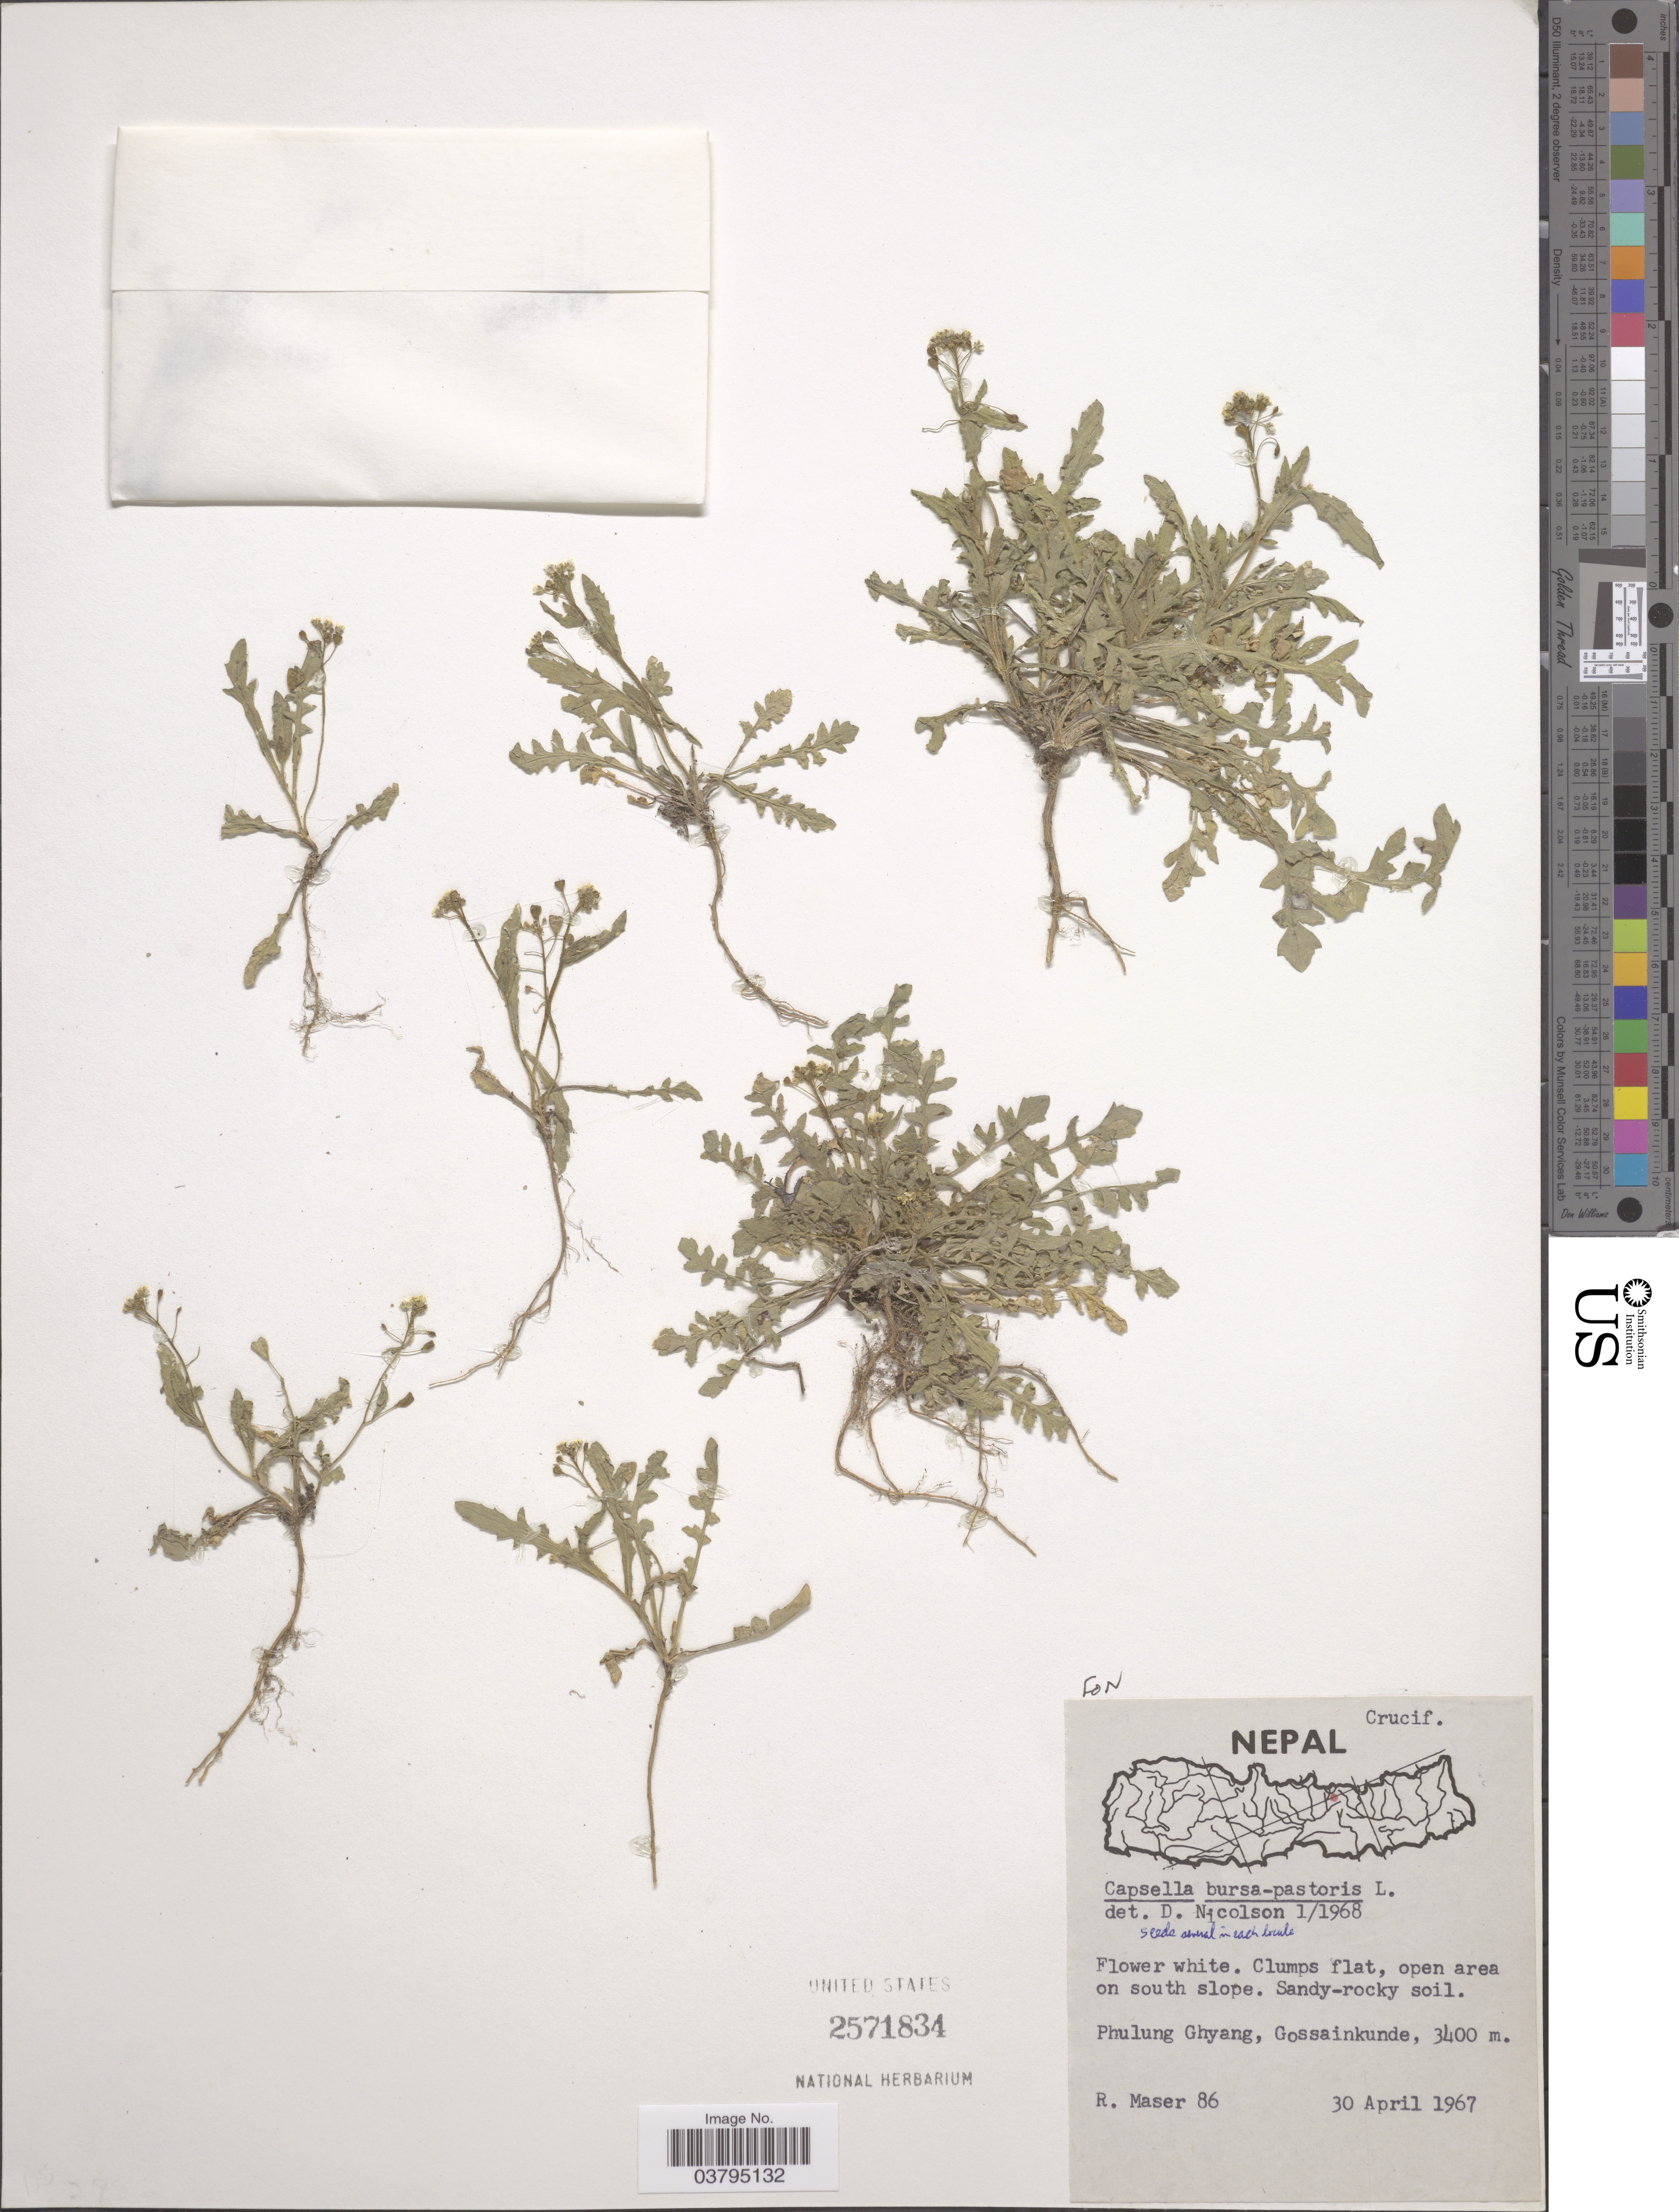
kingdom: Plantae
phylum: Tracheophyta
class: Magnoliopsida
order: Brassicales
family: Brassicaceae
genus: Capsella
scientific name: Capsella bursa-pastoris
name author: (L.) Medik.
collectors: R. Maser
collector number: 86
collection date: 1967-04-30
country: Nepal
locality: Open area on south slope. Sandy- rocky soil. Phulung Ghyang, Gossainkunde.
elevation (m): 3400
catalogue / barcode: US 2571834